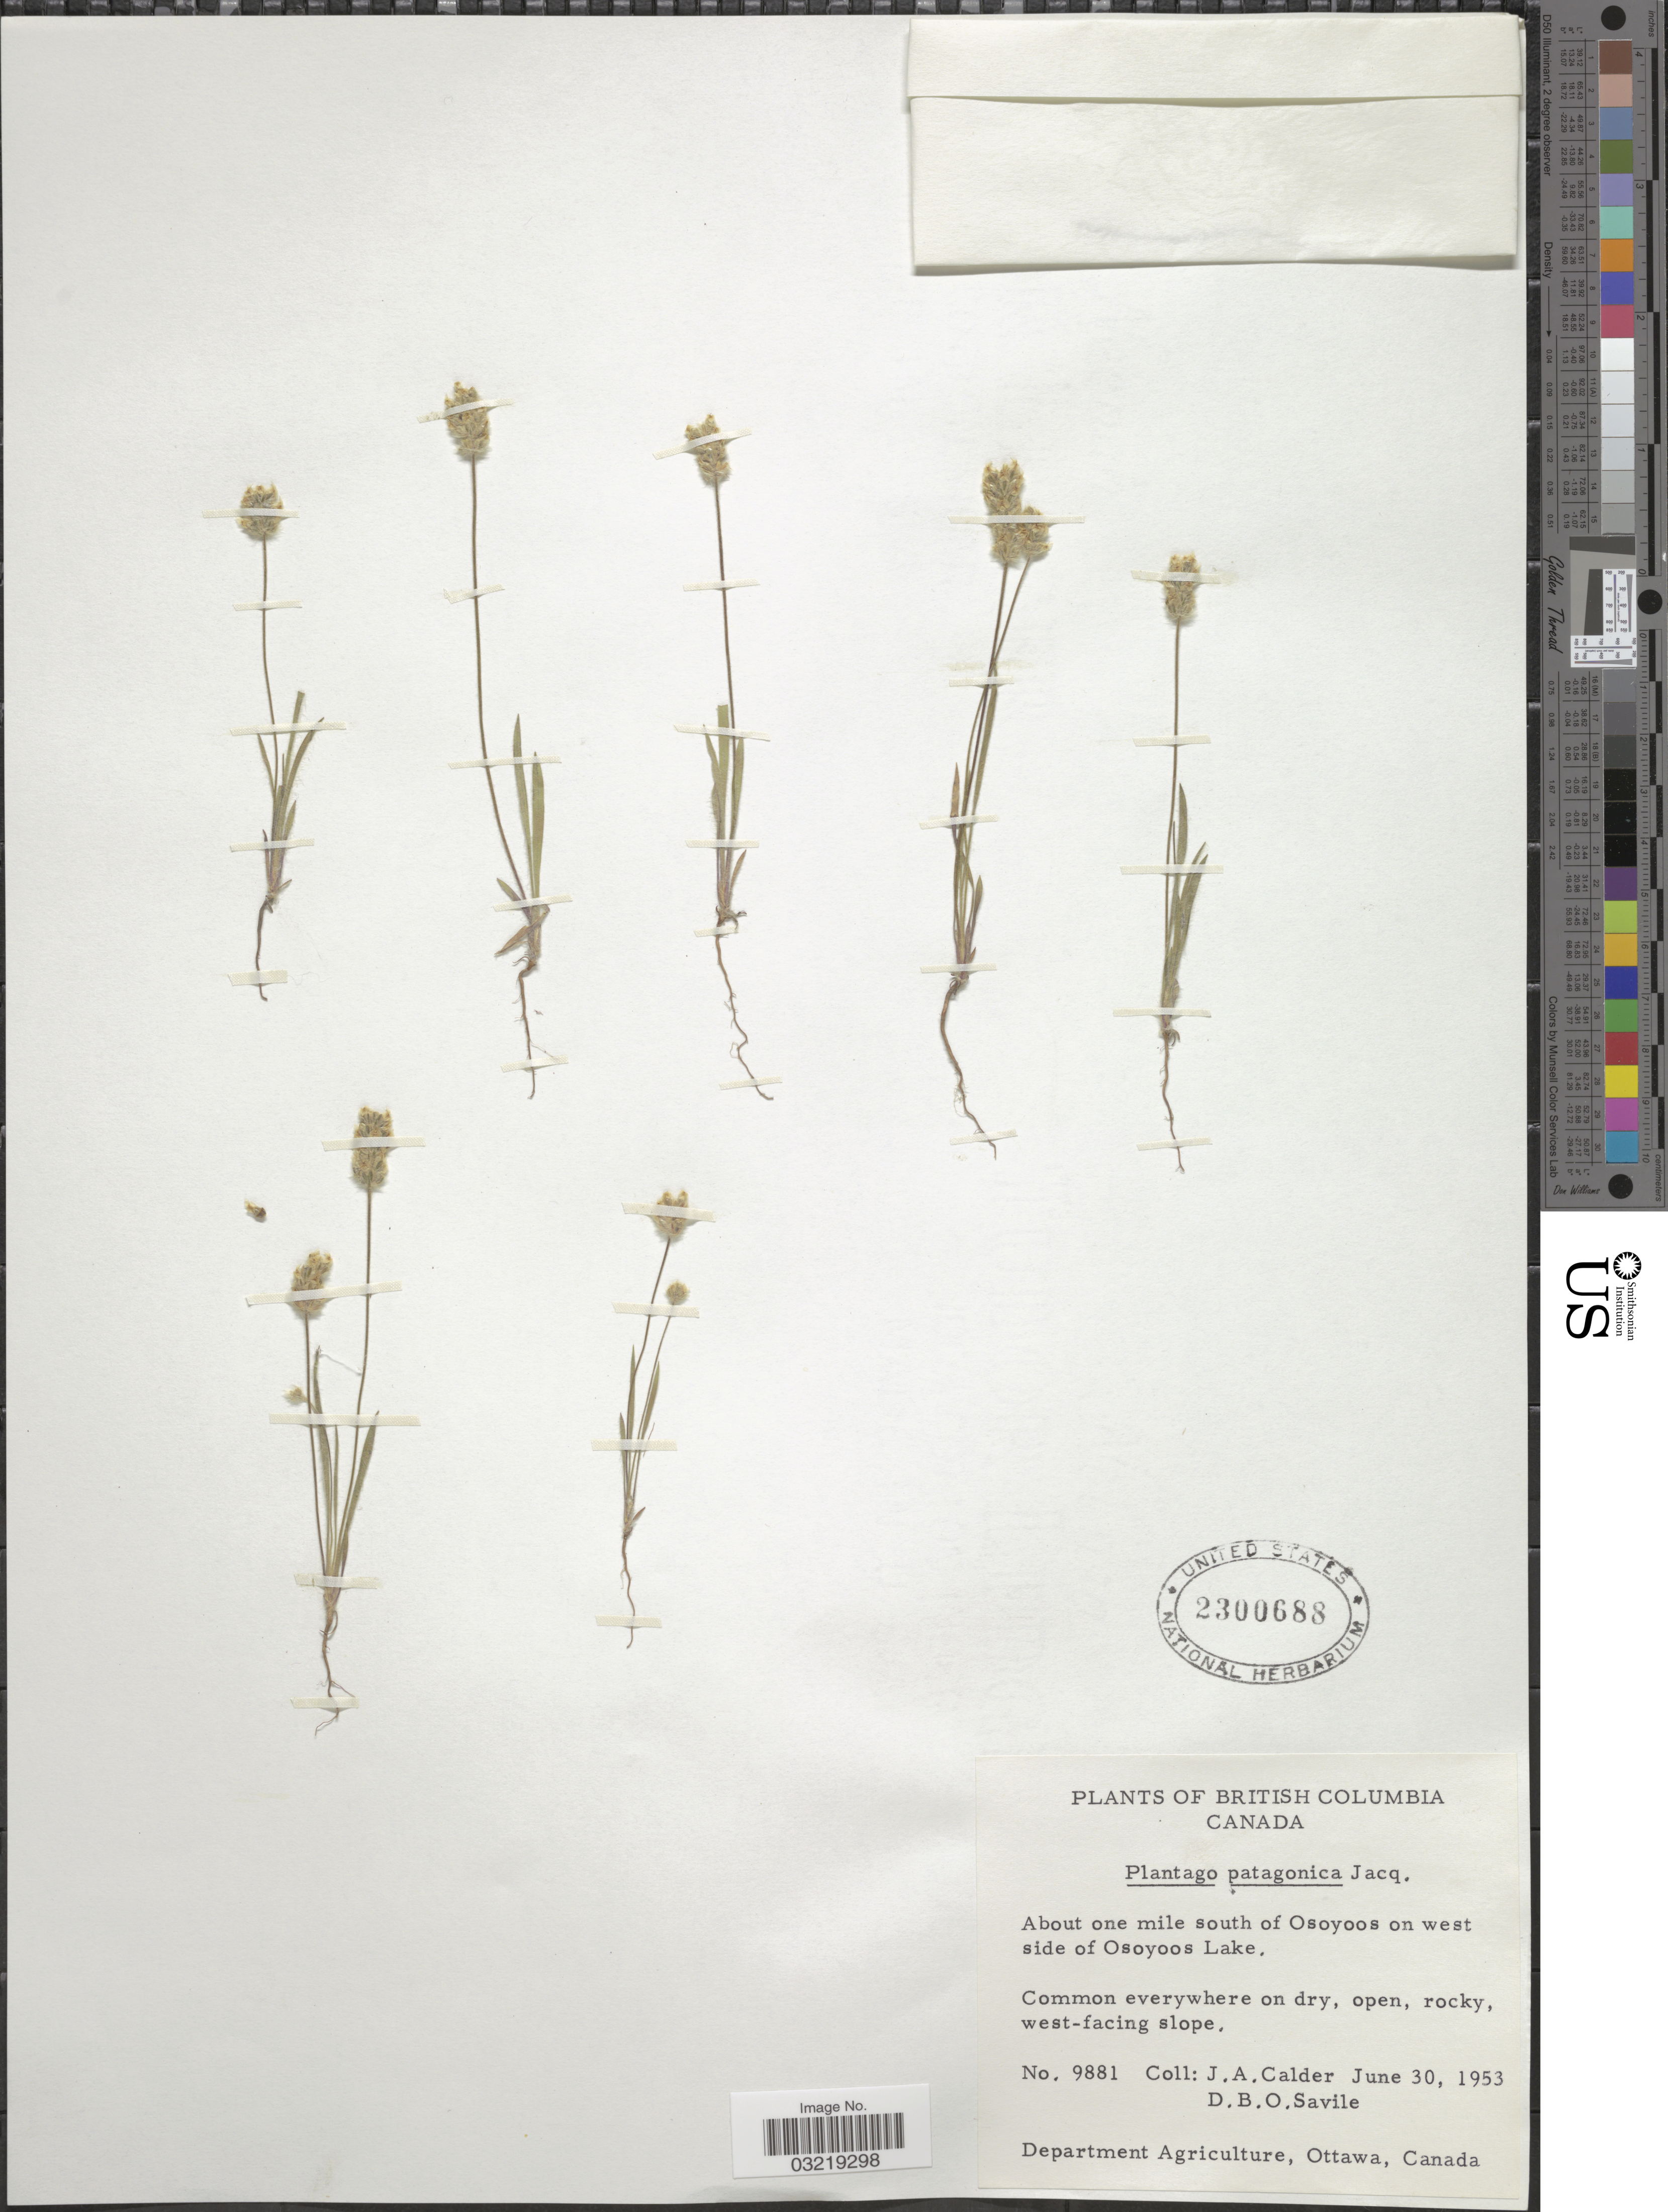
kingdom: Plantae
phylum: Tracheophyta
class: Magnoliopsida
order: Lamiales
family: Plantaginaceae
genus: Plantago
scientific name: Plantago patagonica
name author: Jacq.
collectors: J. A. Calder & D. Savile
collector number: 9881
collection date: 1953-06-30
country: Canada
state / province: British Columbia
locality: About one mile south of Osoyoos on west side of Osoyoos Lake.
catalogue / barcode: US 2300688